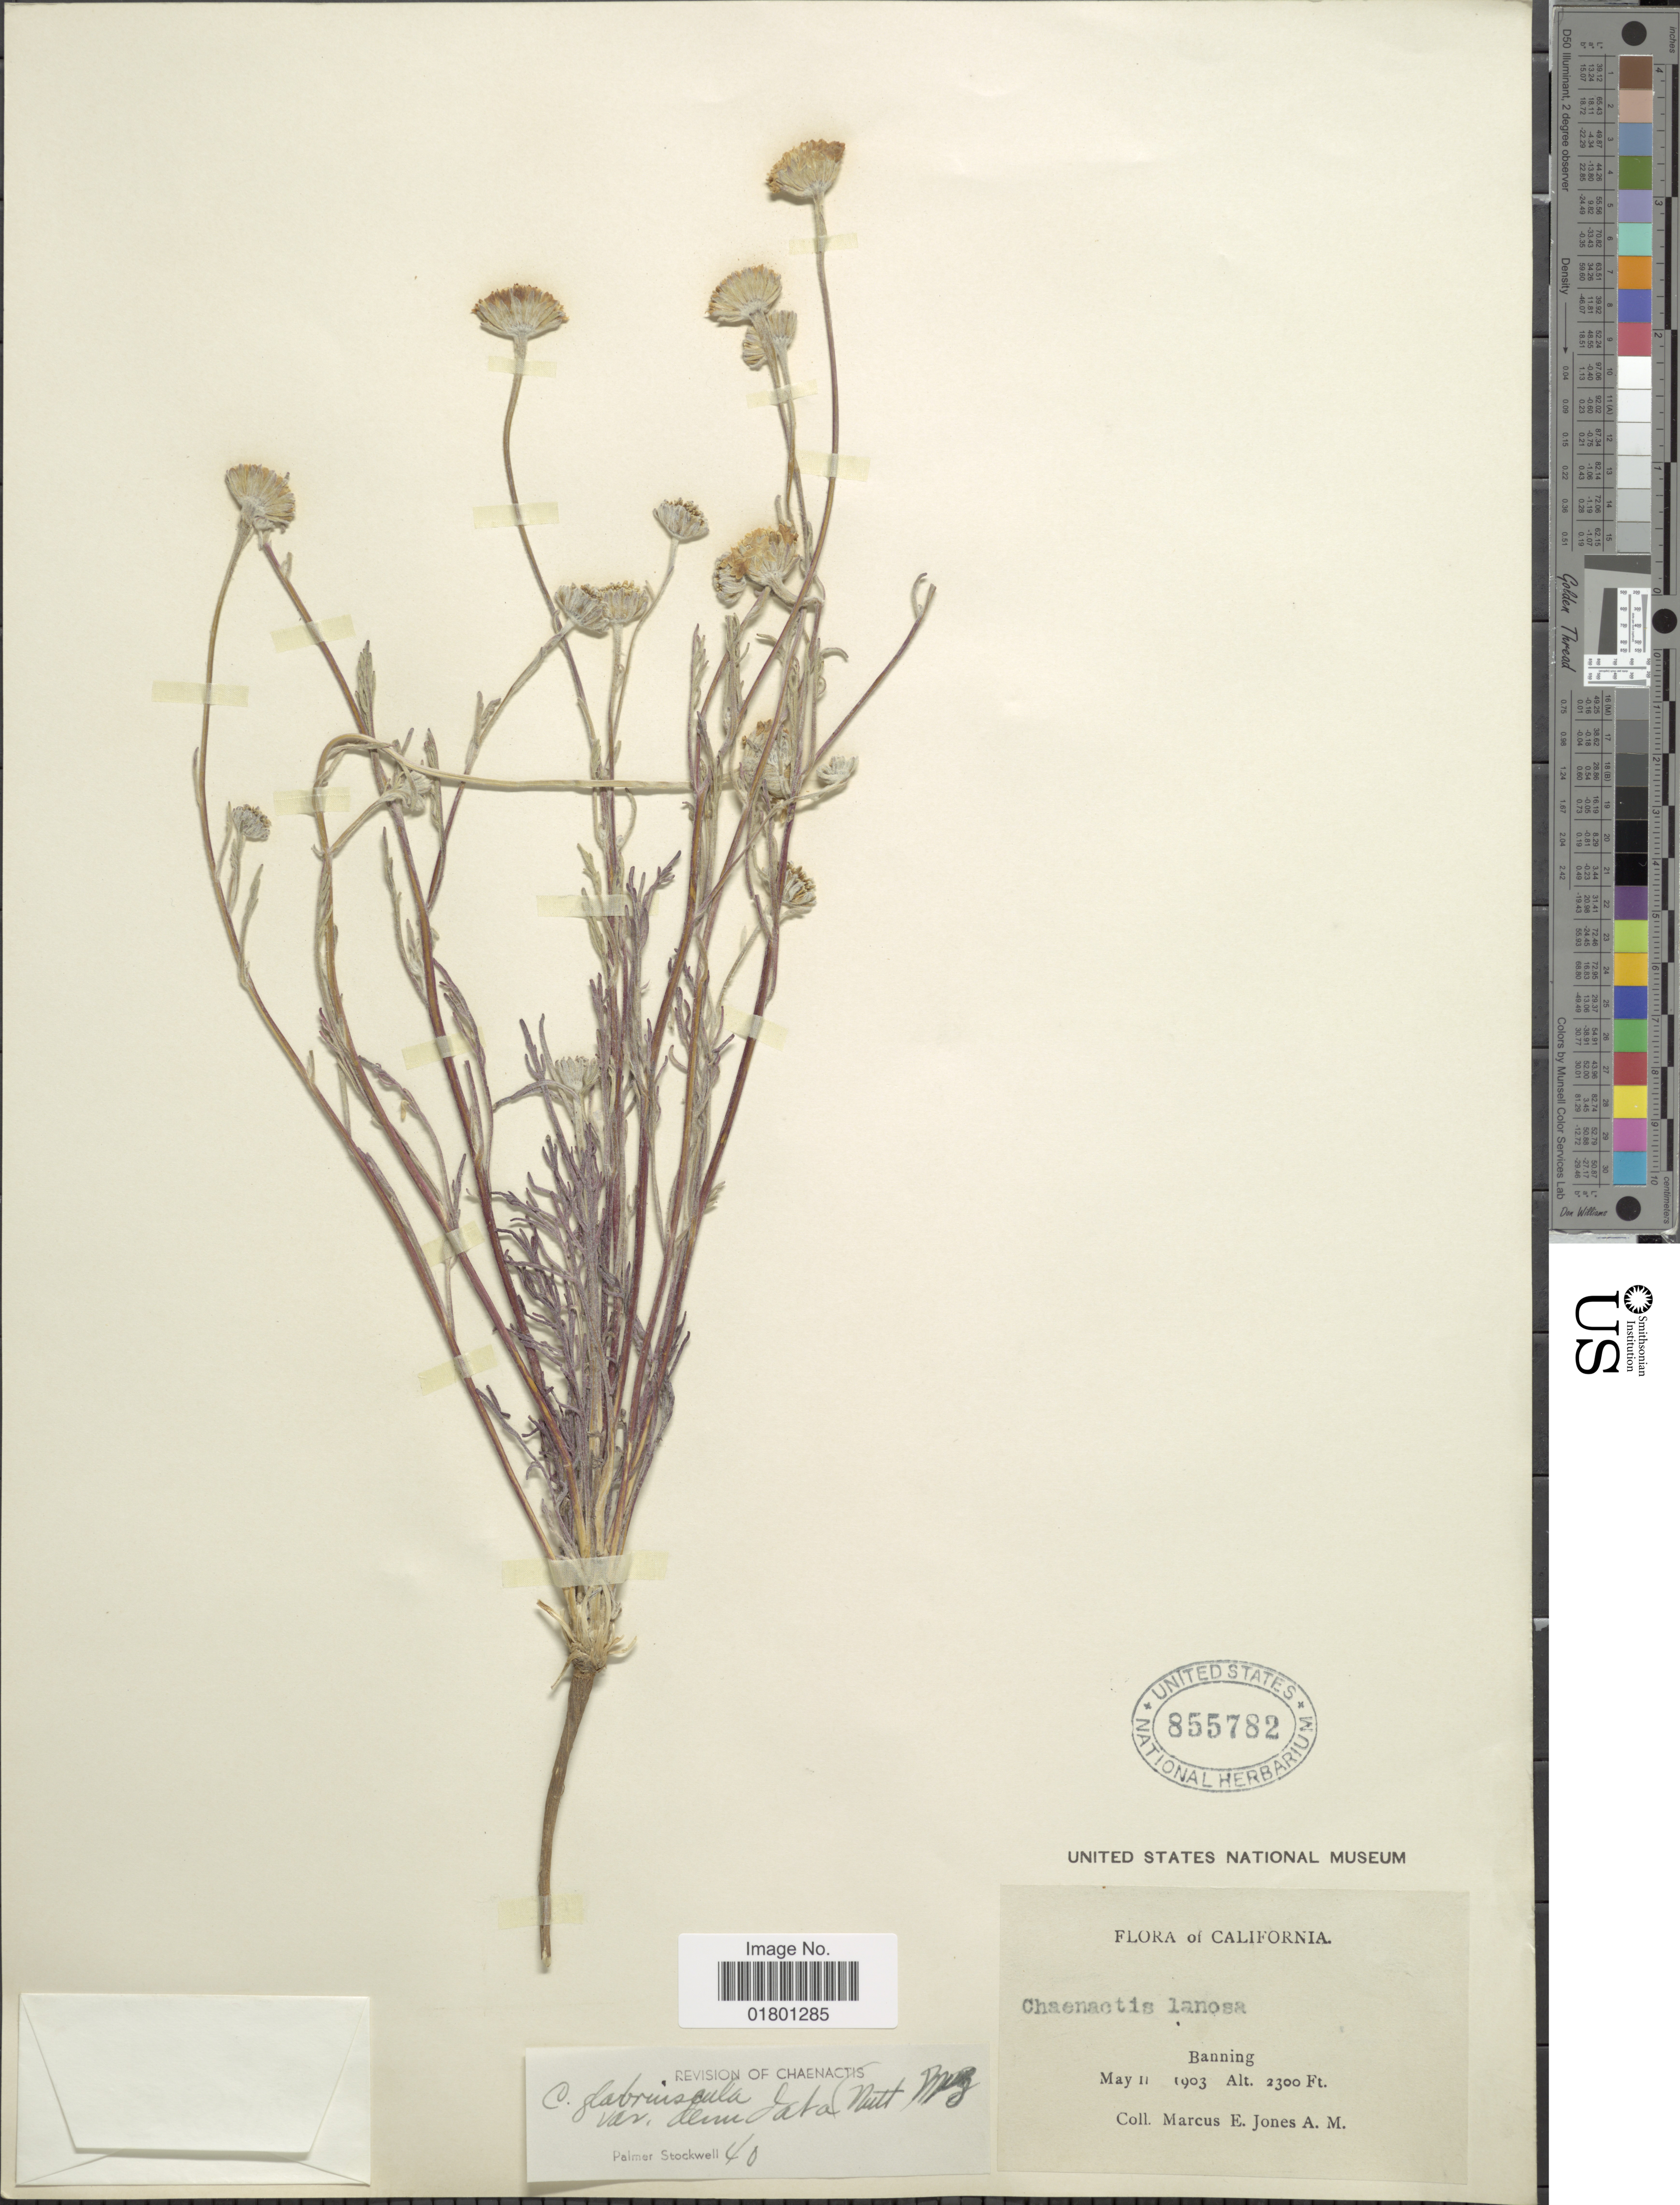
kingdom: Plantae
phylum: Tracheophyta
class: Magnoliopsida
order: Asterales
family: Asteraceae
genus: Chaenactis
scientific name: Chaenactis glabriuscula var. denudata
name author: (Nutt.) Munz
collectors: M. E. Jones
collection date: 1903-05-11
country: United States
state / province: California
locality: Banning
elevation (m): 701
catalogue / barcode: US 855782